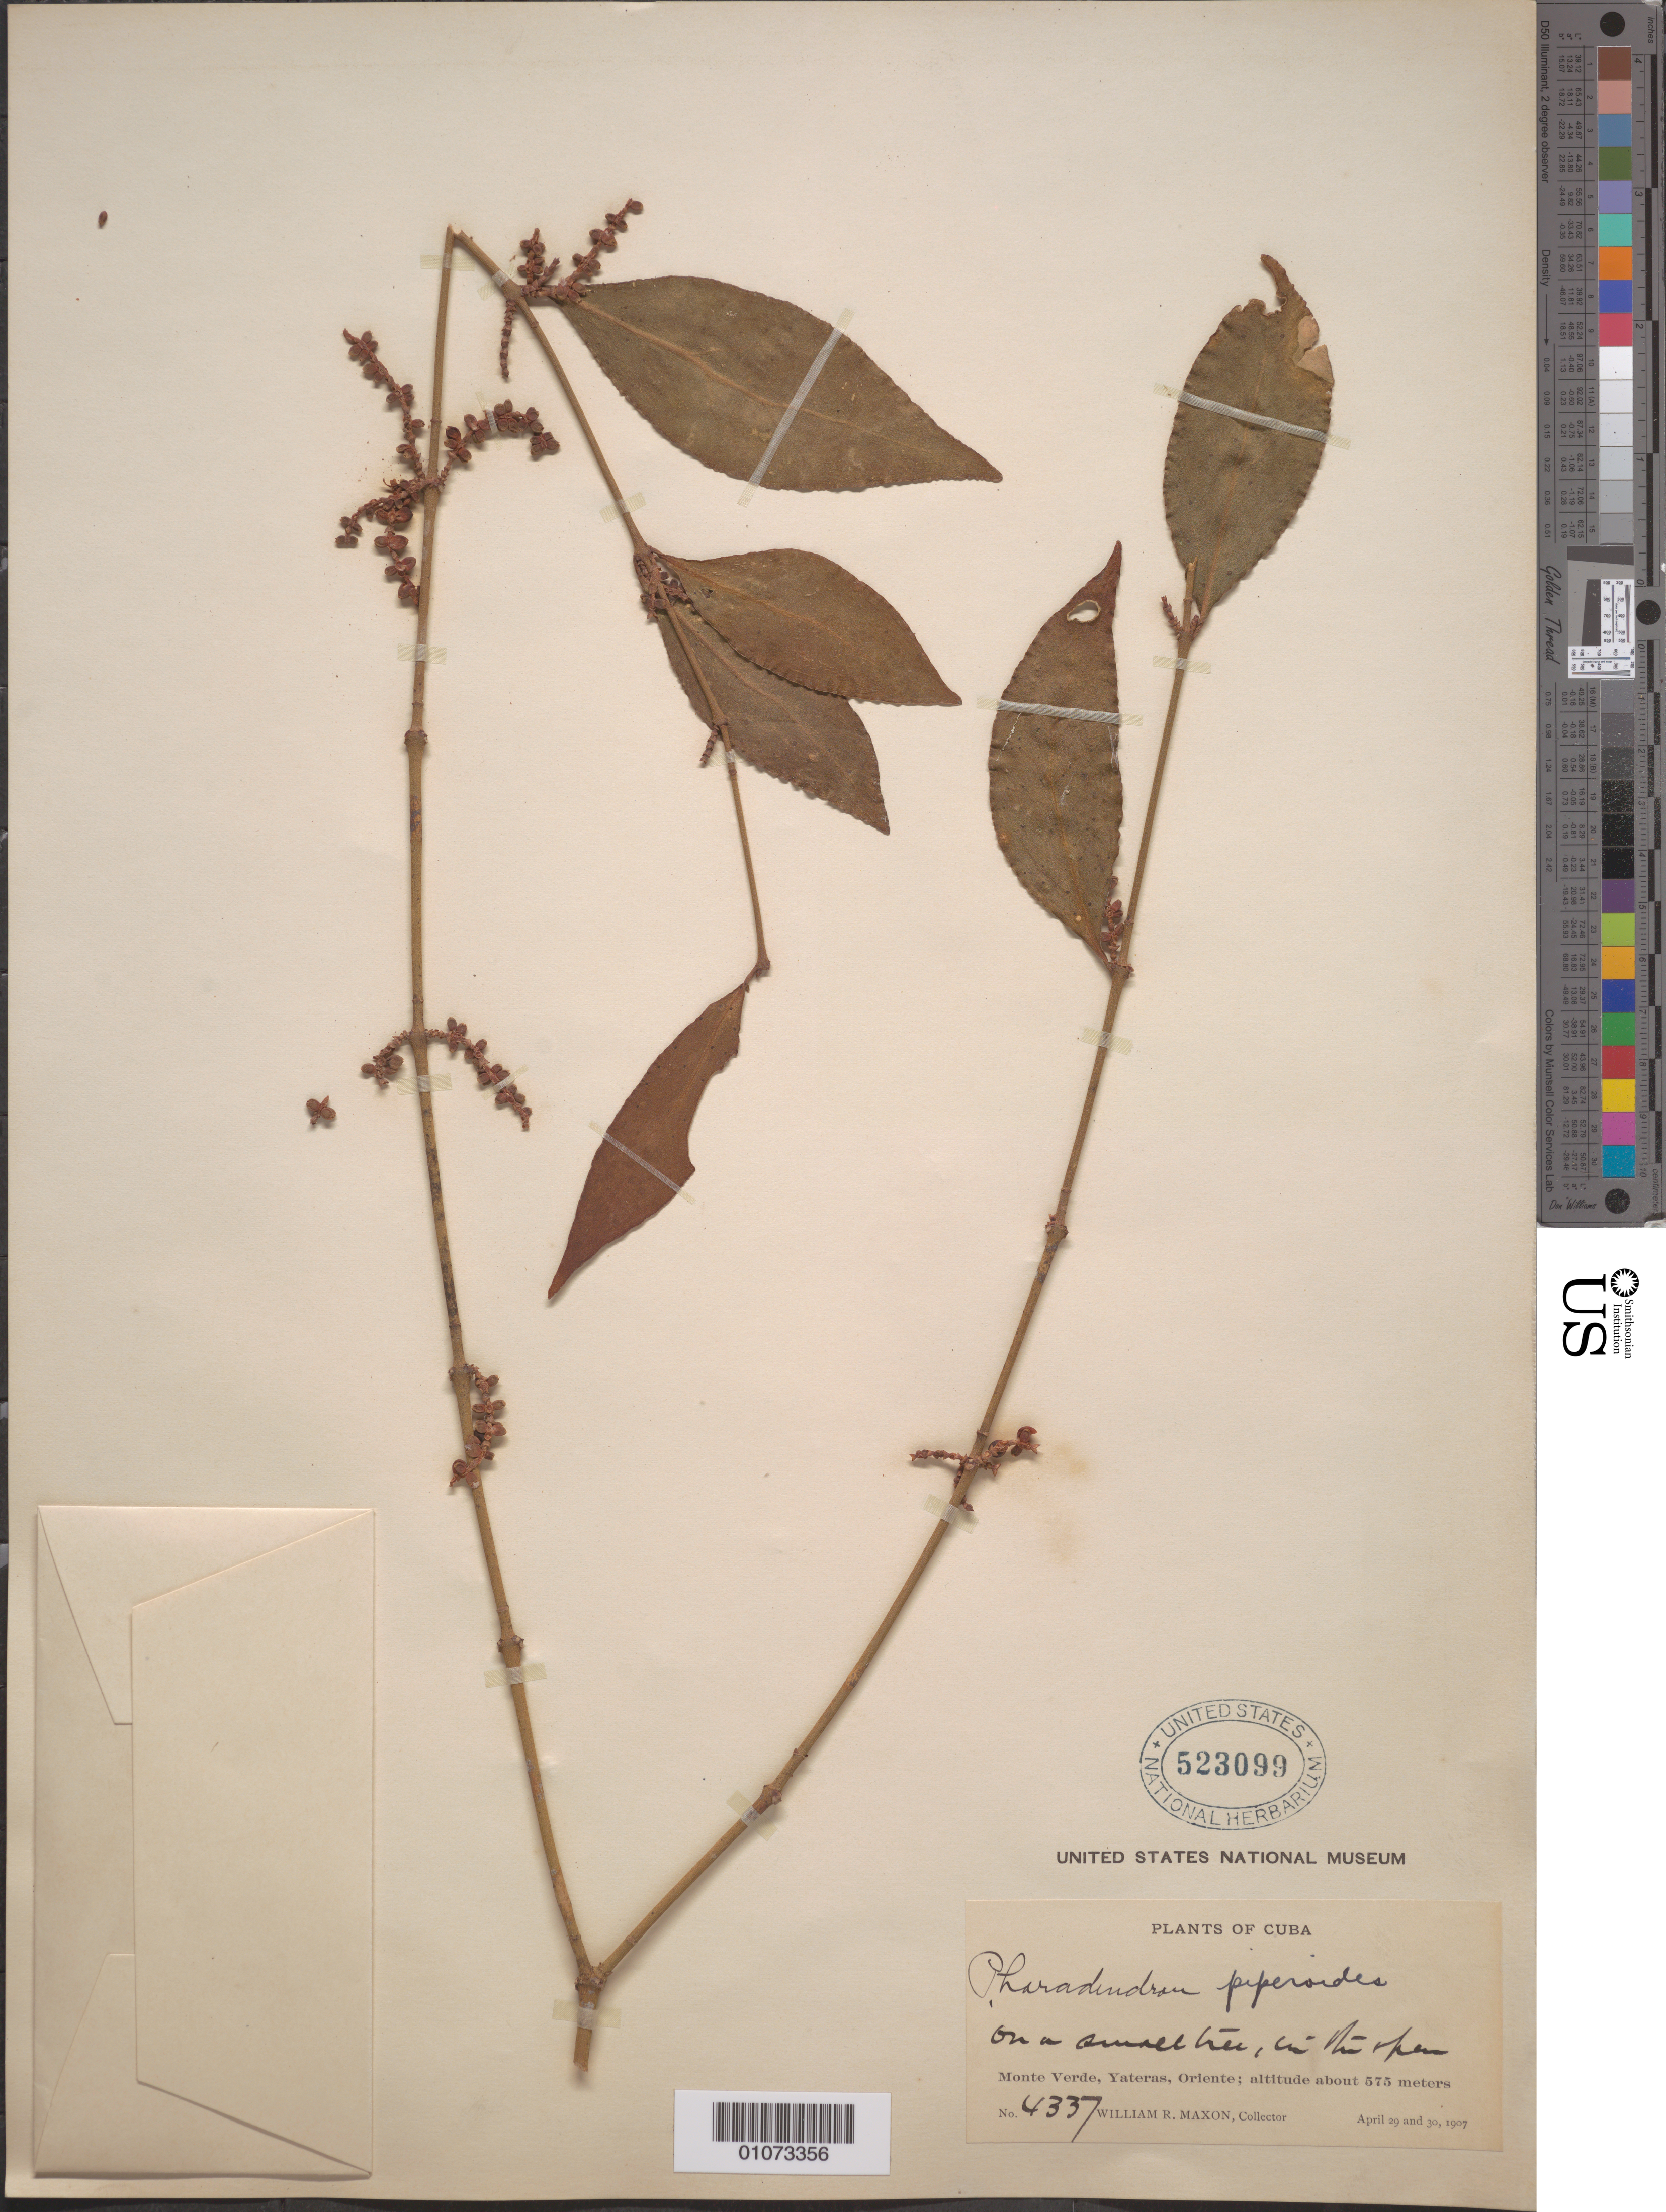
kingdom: Plantae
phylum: Tracheophyta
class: Magnoliopsida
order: Santalales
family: Viscaceae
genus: Phoradendron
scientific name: Phoradendron piperoides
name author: (Kunth) Trel.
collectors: W. R. Maxon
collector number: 4337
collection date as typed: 29 Apr 1907 to 30 Apr 1907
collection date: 1907-04-29/1907-04-30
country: Cuba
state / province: Oriente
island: Cuba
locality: Monte Verde, Yateras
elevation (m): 575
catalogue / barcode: US 523099